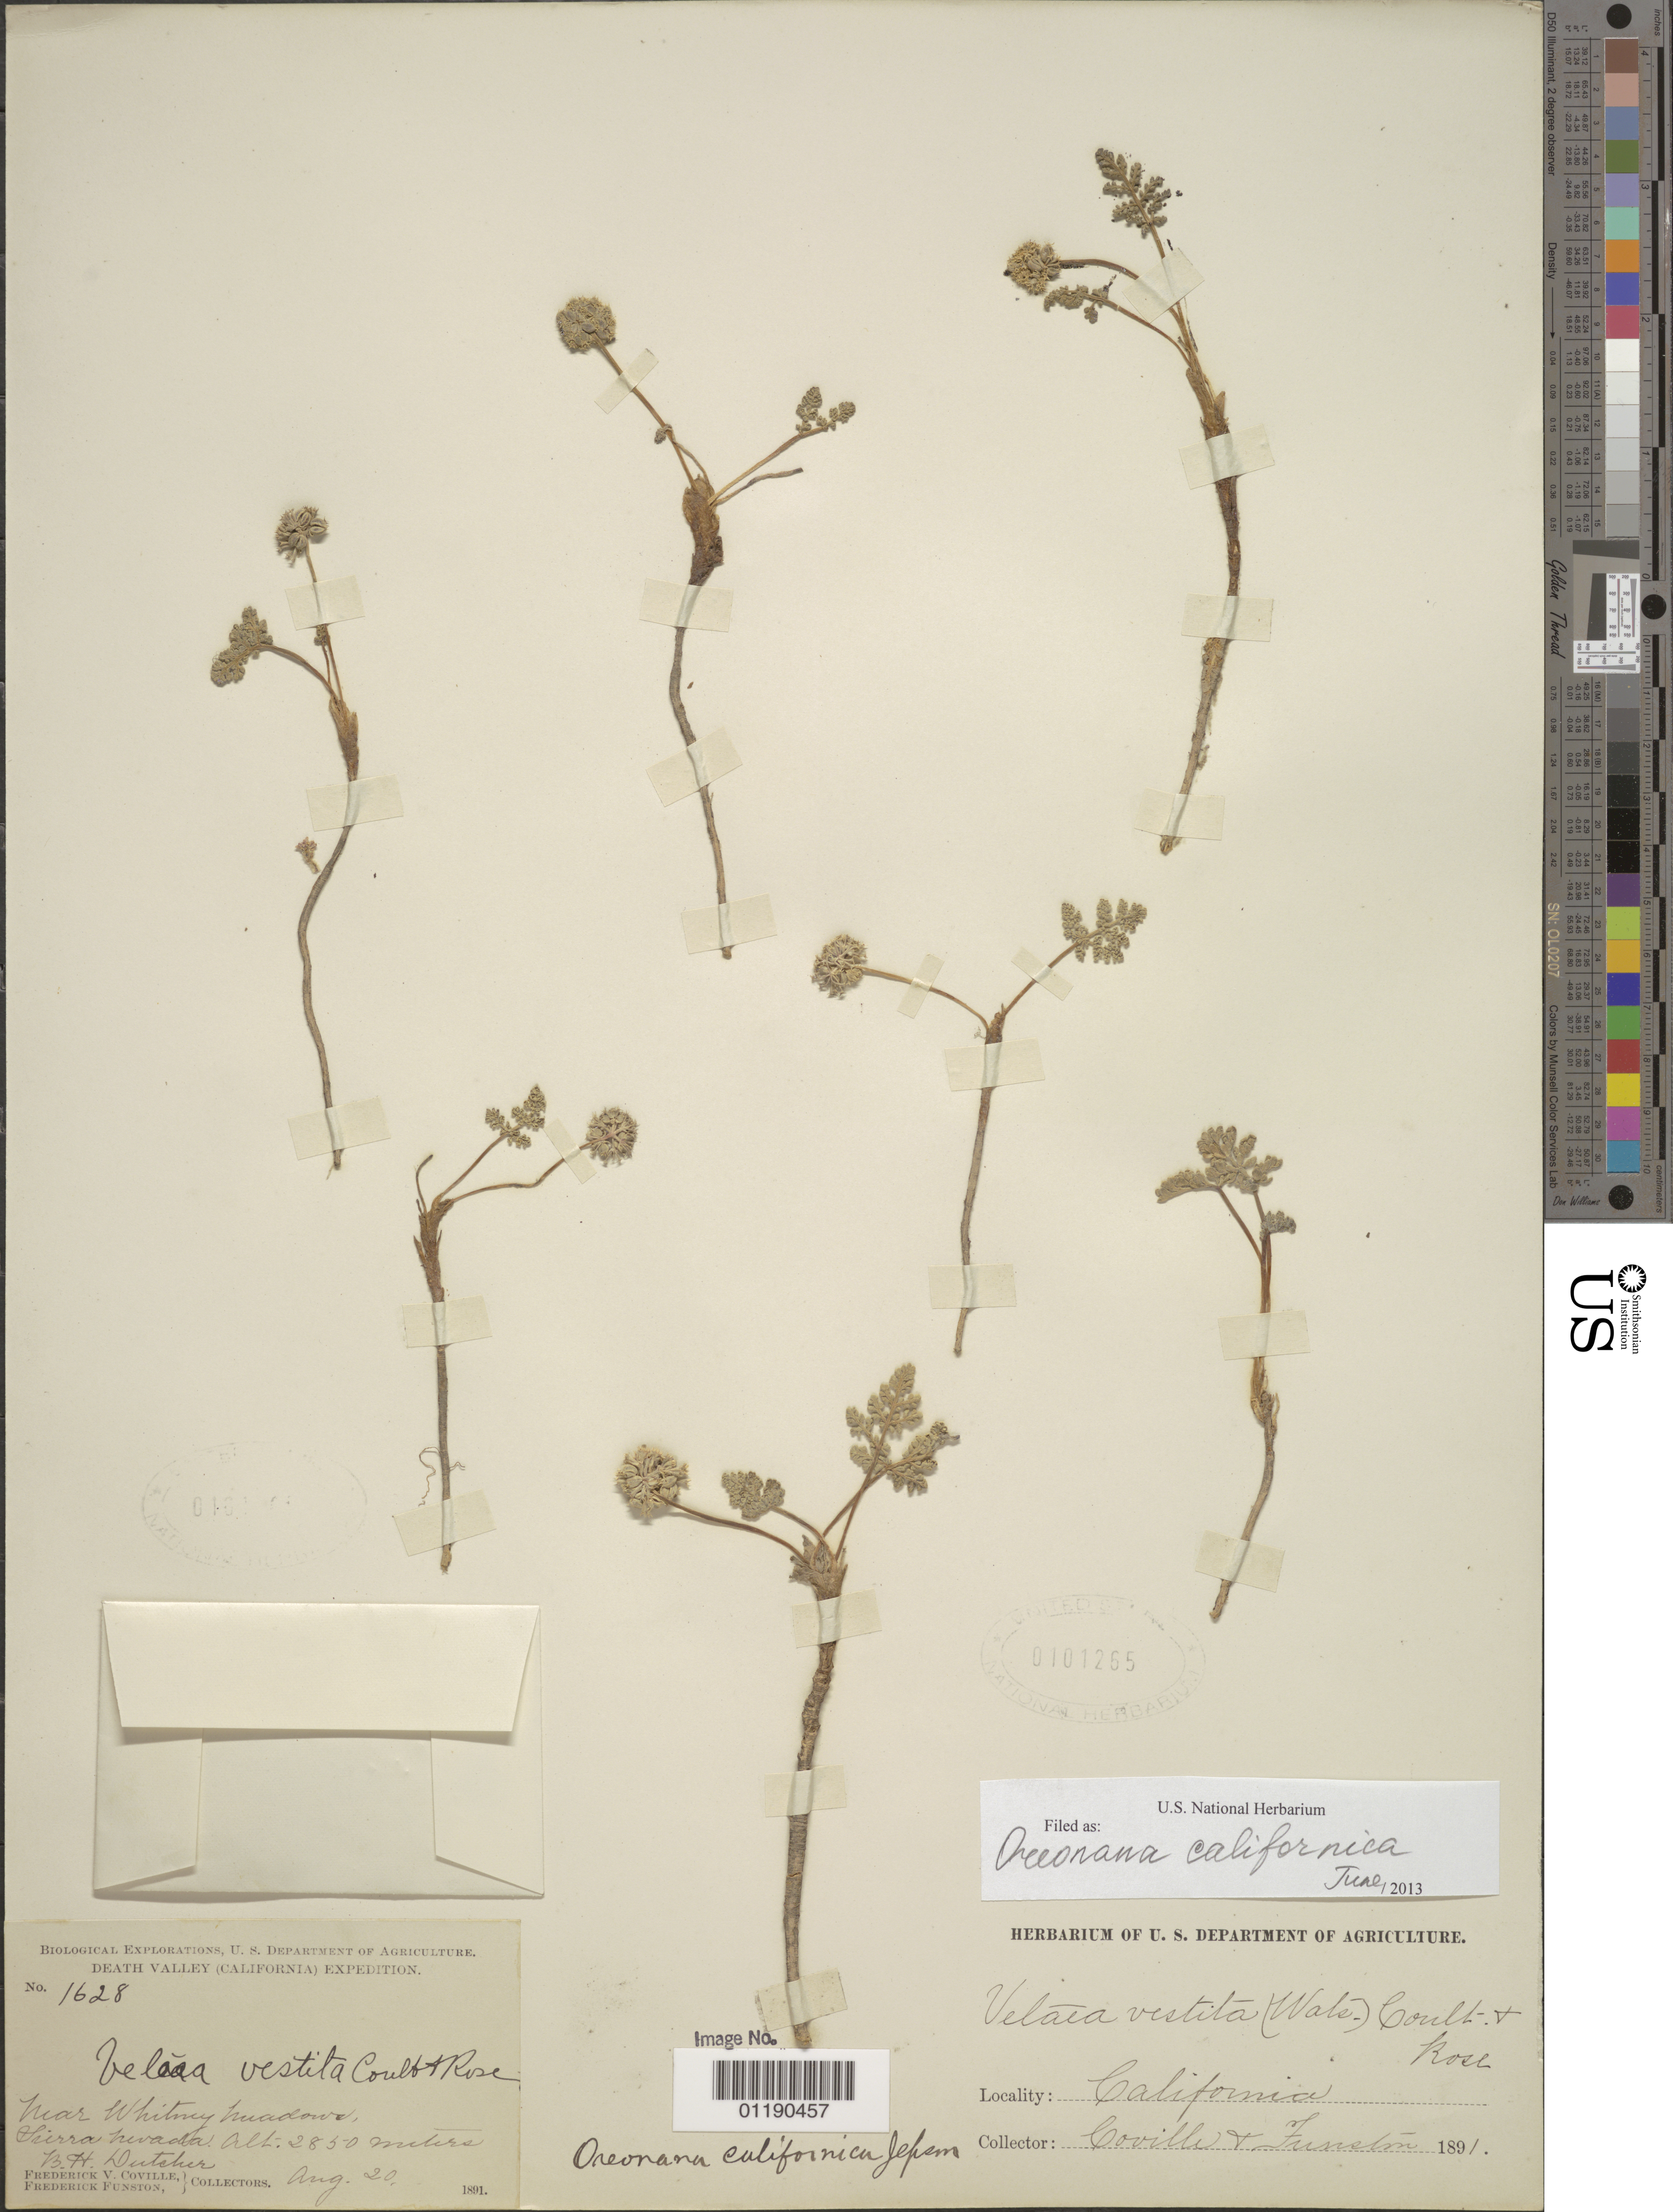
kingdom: Plantae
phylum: Tracheophyta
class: Magnoliopsida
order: Apiales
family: Apiaceae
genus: Oreonana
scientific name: Oreonana californica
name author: Jeps.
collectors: B. H. Dutcher, F. V. Coville & F. Funston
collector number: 1628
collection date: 1891-08-20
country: United States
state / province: California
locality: near Whitney Meadows, Sierra Nevada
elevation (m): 2850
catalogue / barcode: US 101265